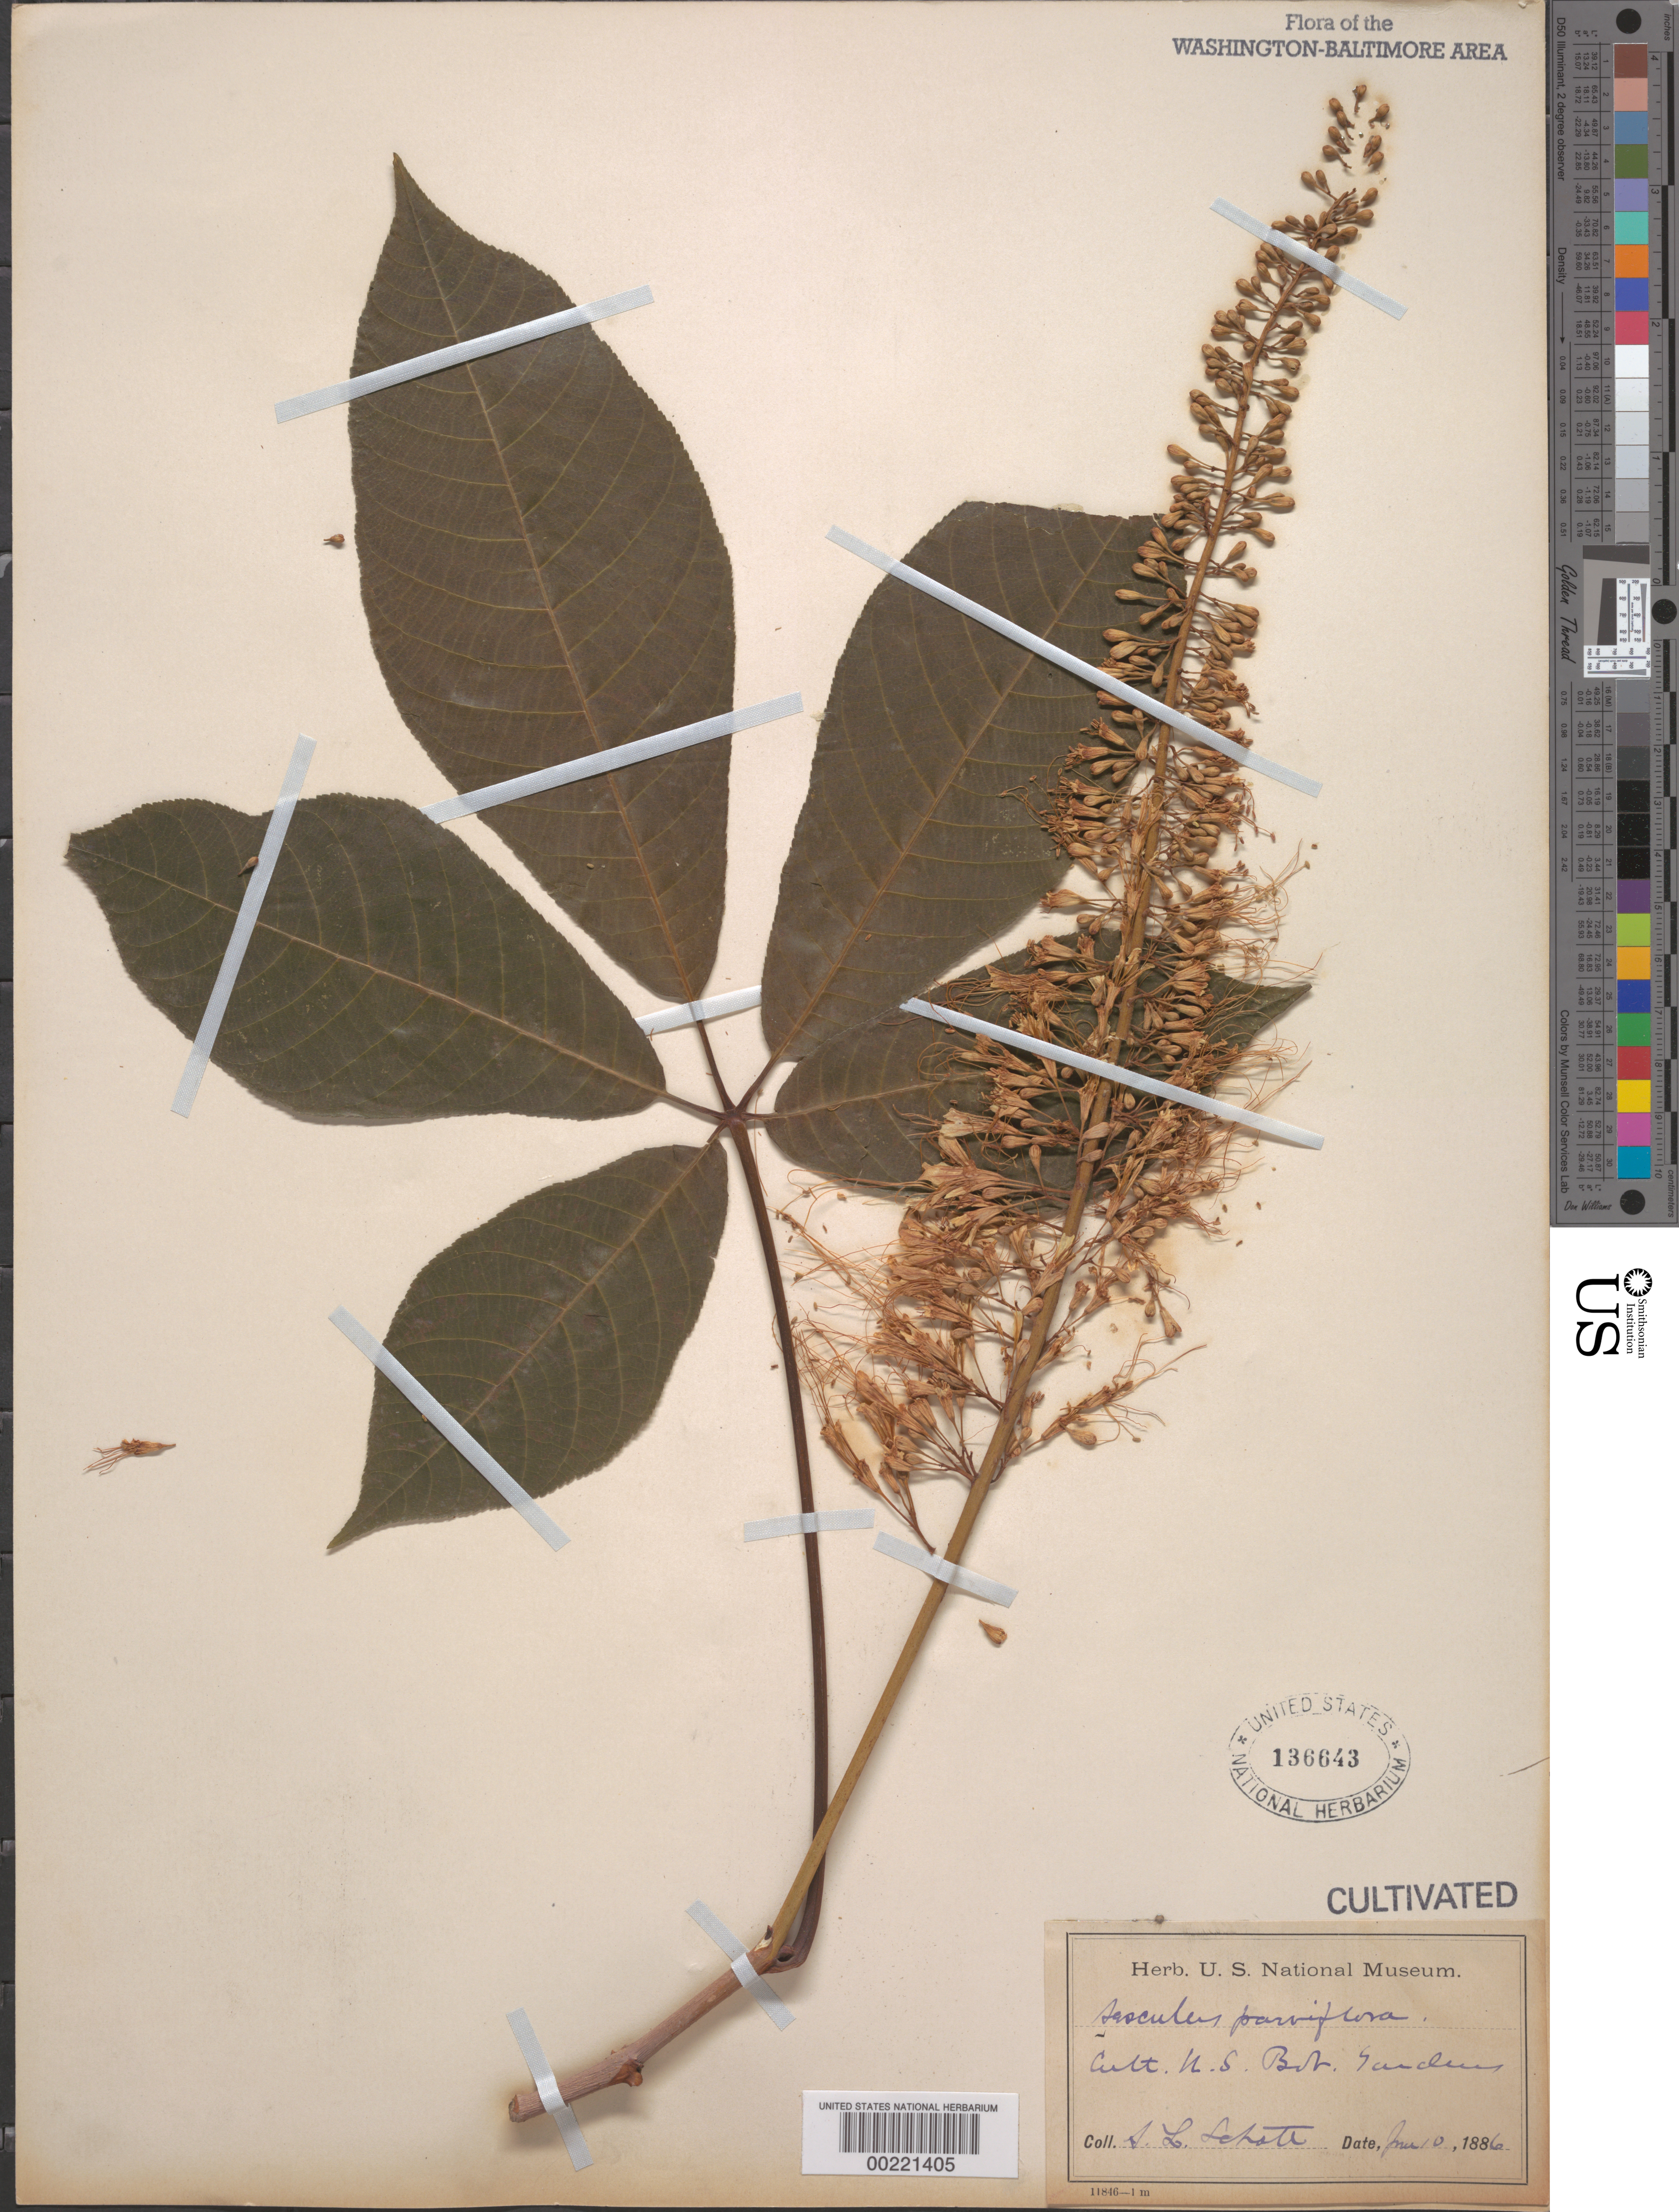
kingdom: Plantae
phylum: Tracheophyta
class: Magnoliopsida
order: Sapindales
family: Sapindaceae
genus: Aesculus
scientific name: Aesculus parviflora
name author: Walter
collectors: A. L. Schott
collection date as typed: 10 Jun 1886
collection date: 1886-06-10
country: United States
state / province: District of Columbia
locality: Botanical Gardens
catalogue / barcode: US 136643